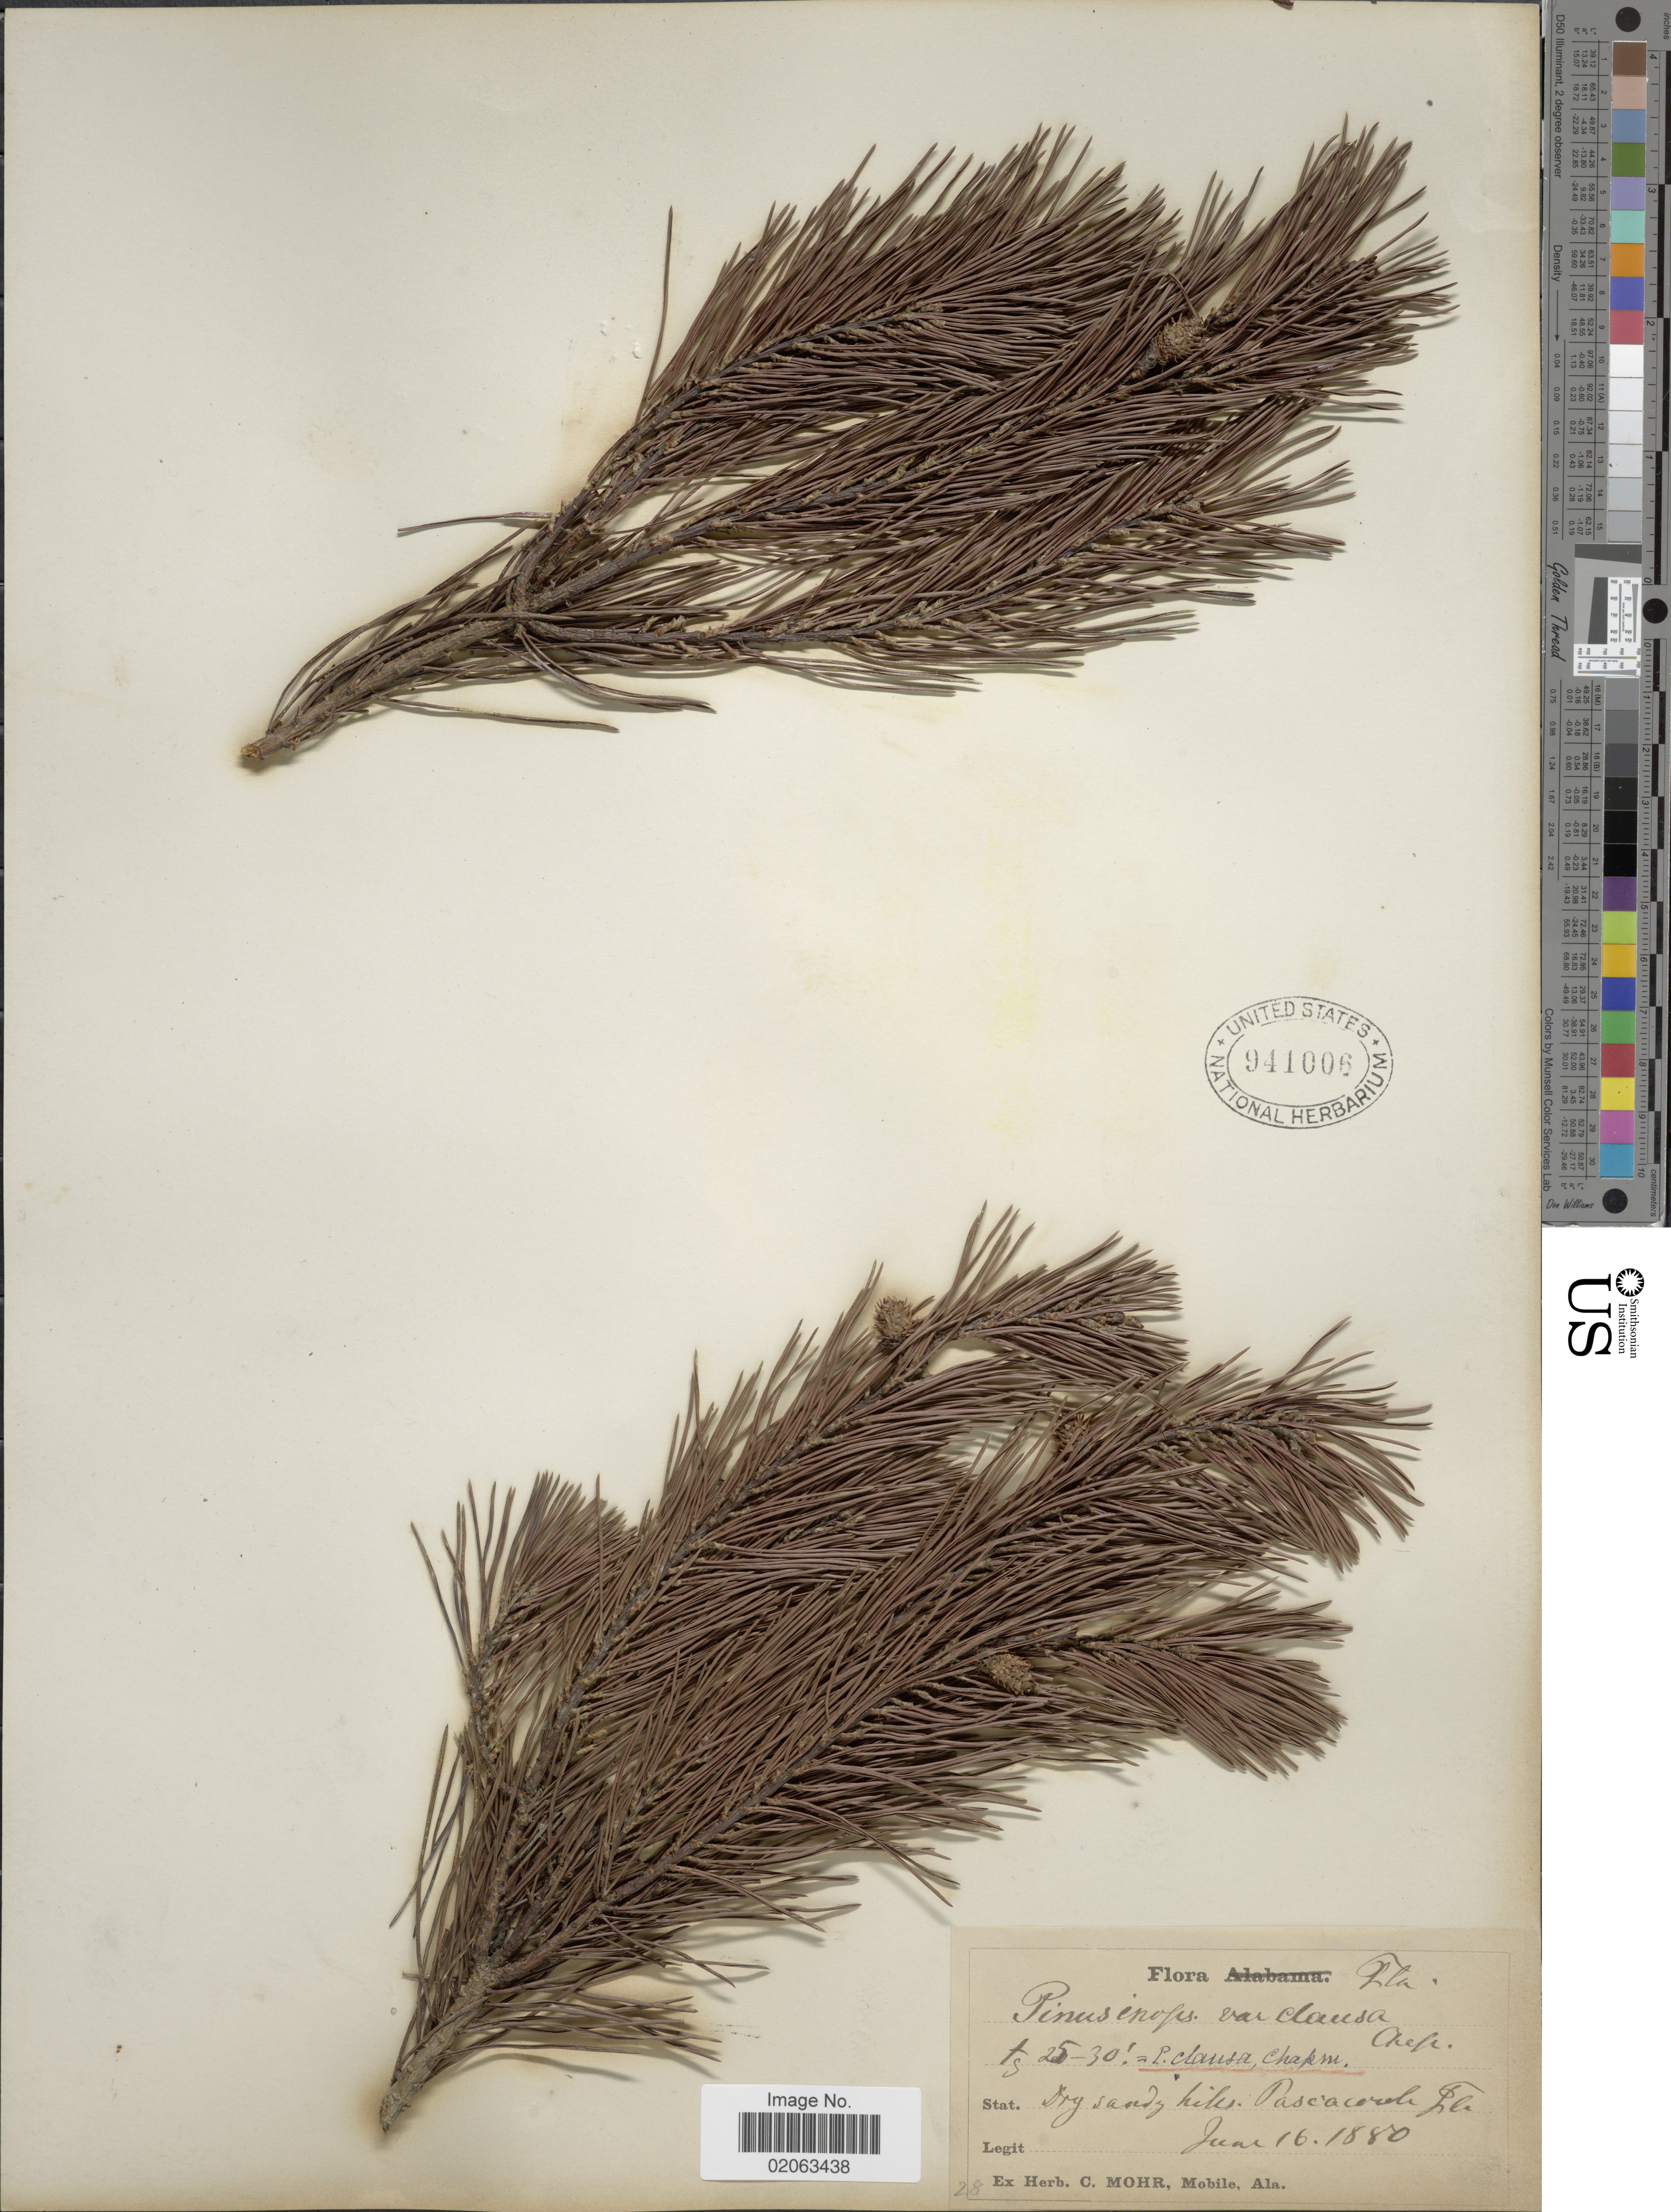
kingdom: Plantae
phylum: Tracheophyta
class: Pinopsida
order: Pinales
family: Pinaceae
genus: Pinus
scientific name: Pinus clausa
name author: (Chapm. ex Engelm.) Vasey ex Sarg.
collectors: ex herb. C. Mohr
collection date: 1880-06-16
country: United States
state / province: Florida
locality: Dry sandy hills. Pasciac [illegible text] Fla.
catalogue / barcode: US 941006